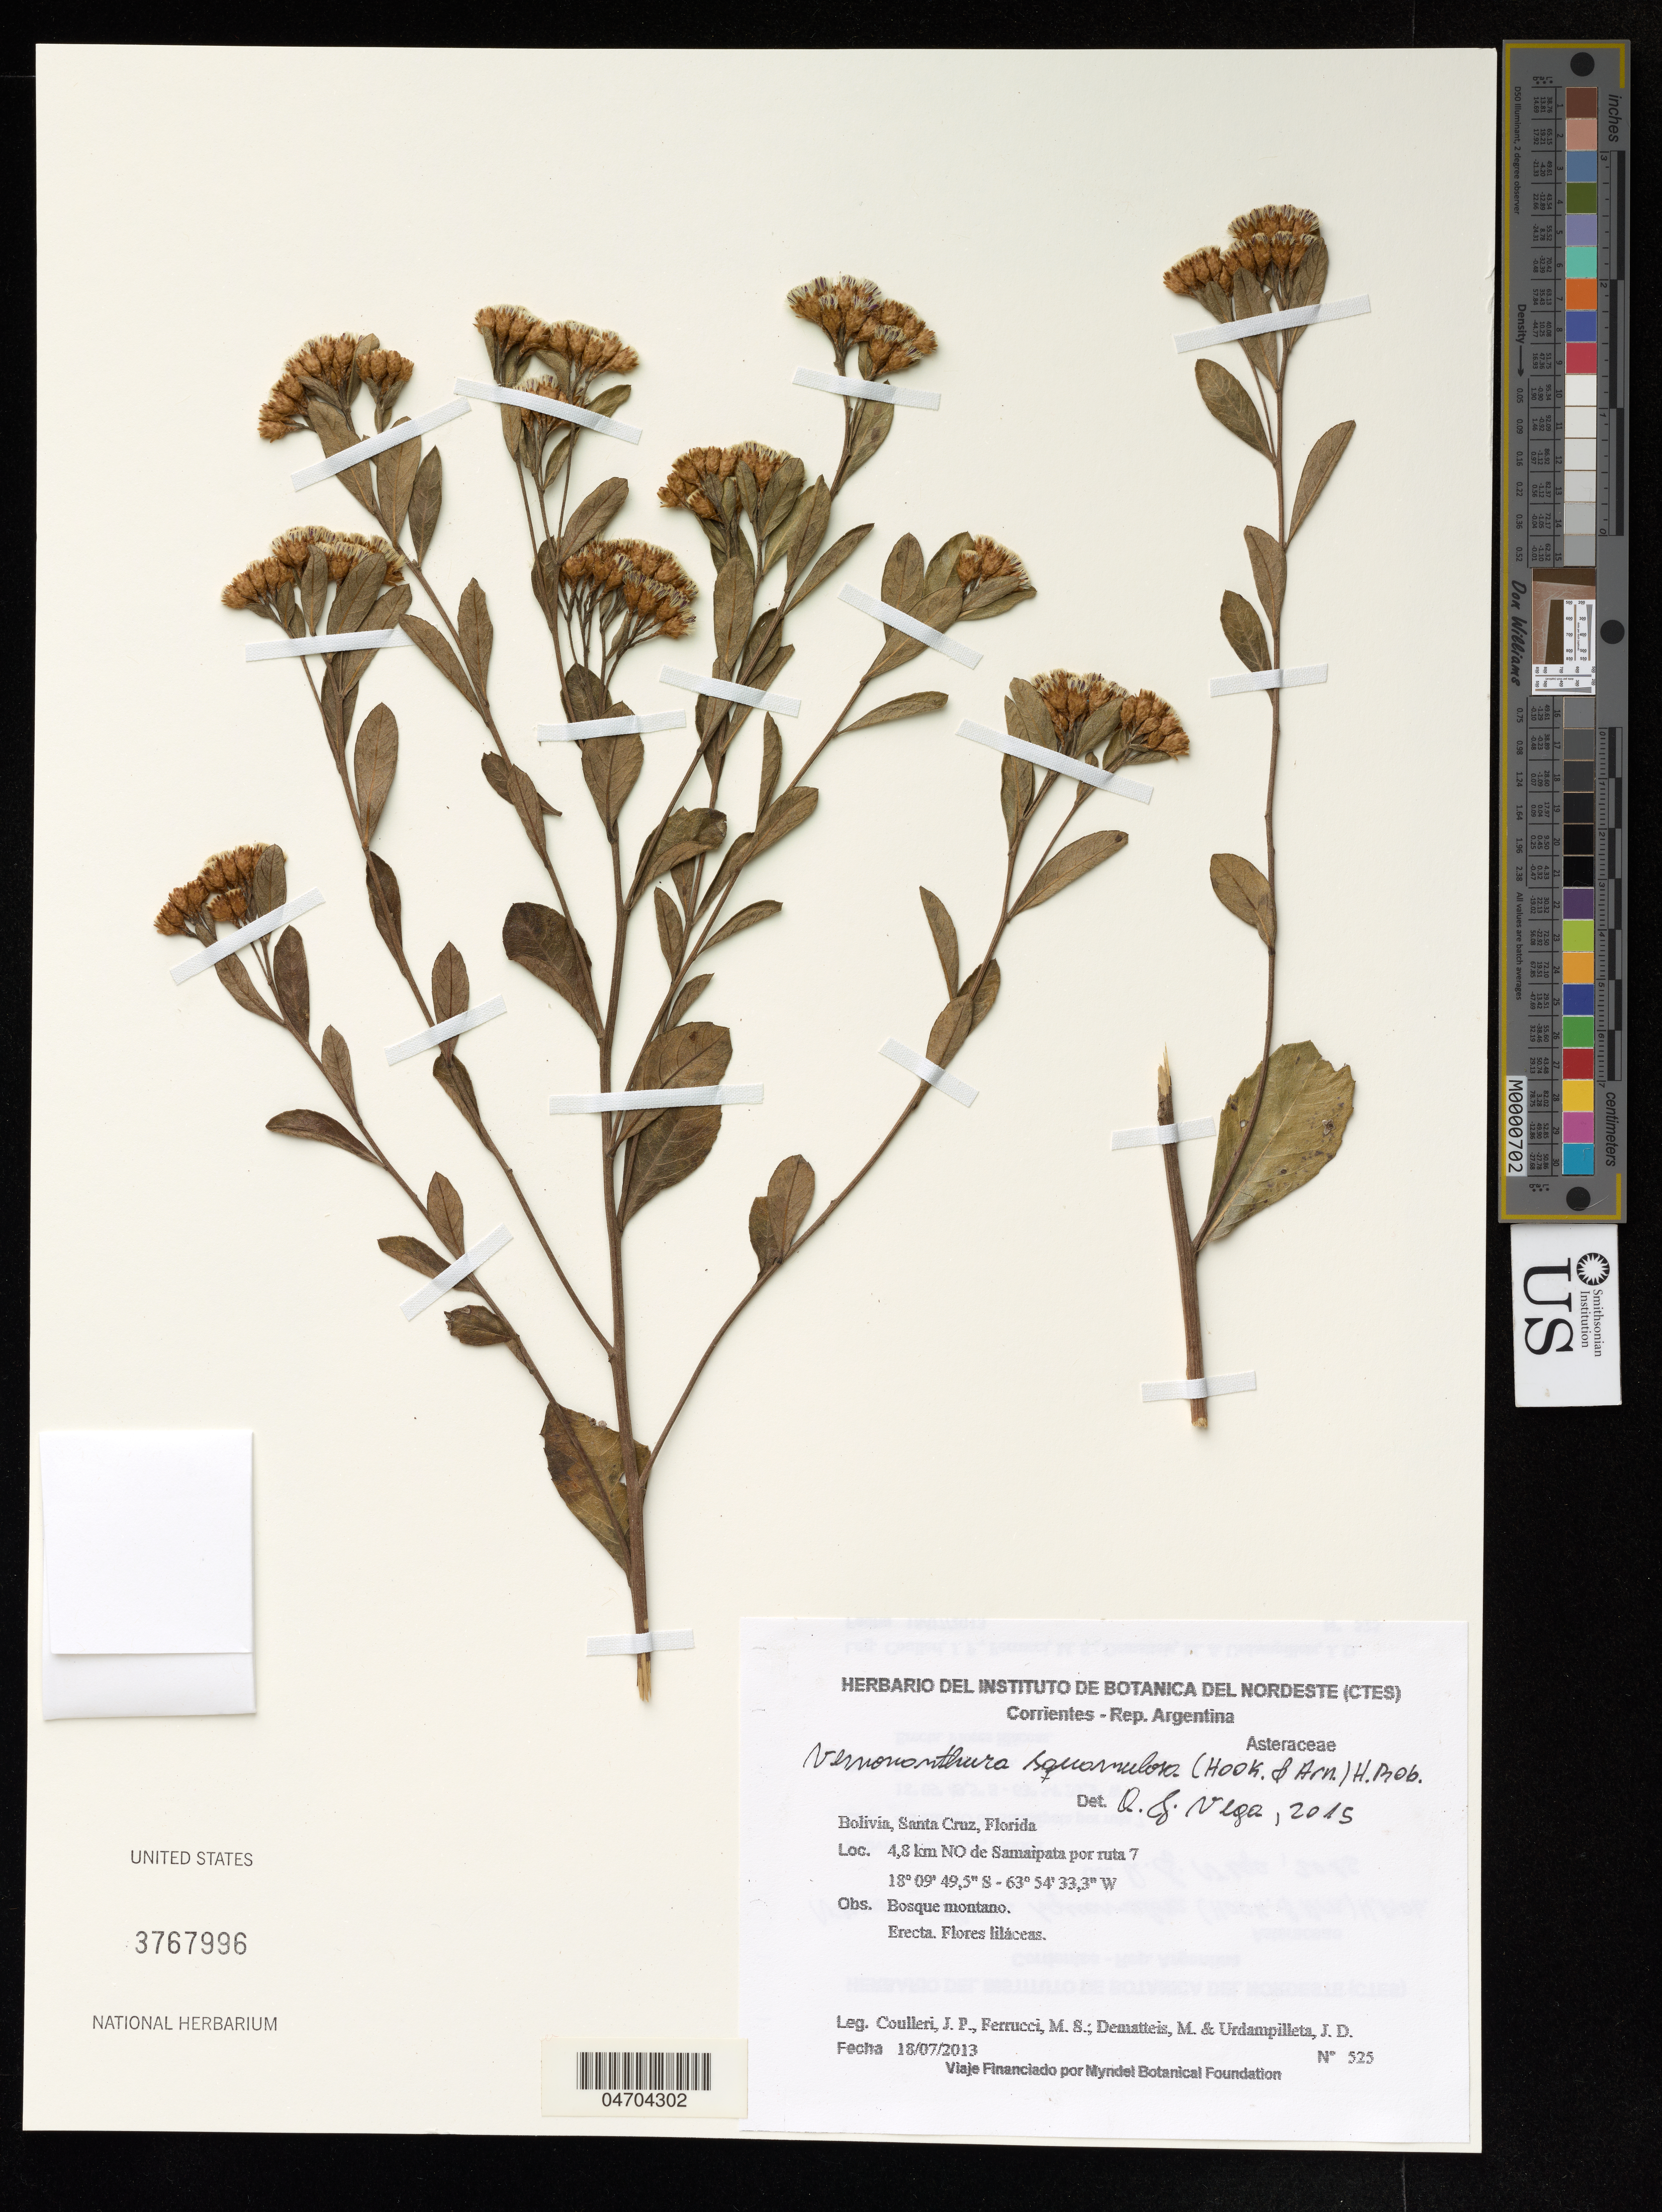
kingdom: Plantae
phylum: Tracheophyta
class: Magnoliopsida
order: Asterales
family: Asteraceae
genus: Vernonanthura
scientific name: Vernonanthura squamulosa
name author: (Hook. & Arn.) H. Rob.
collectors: J. Coulleri, M. S. Ferrucci & J. Urdampilleta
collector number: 525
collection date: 2013-07-18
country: Bolivia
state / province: Santa Cruz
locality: Florida. 4,8 km NO de Samaipata por ruta 7.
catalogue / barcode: US 3767996